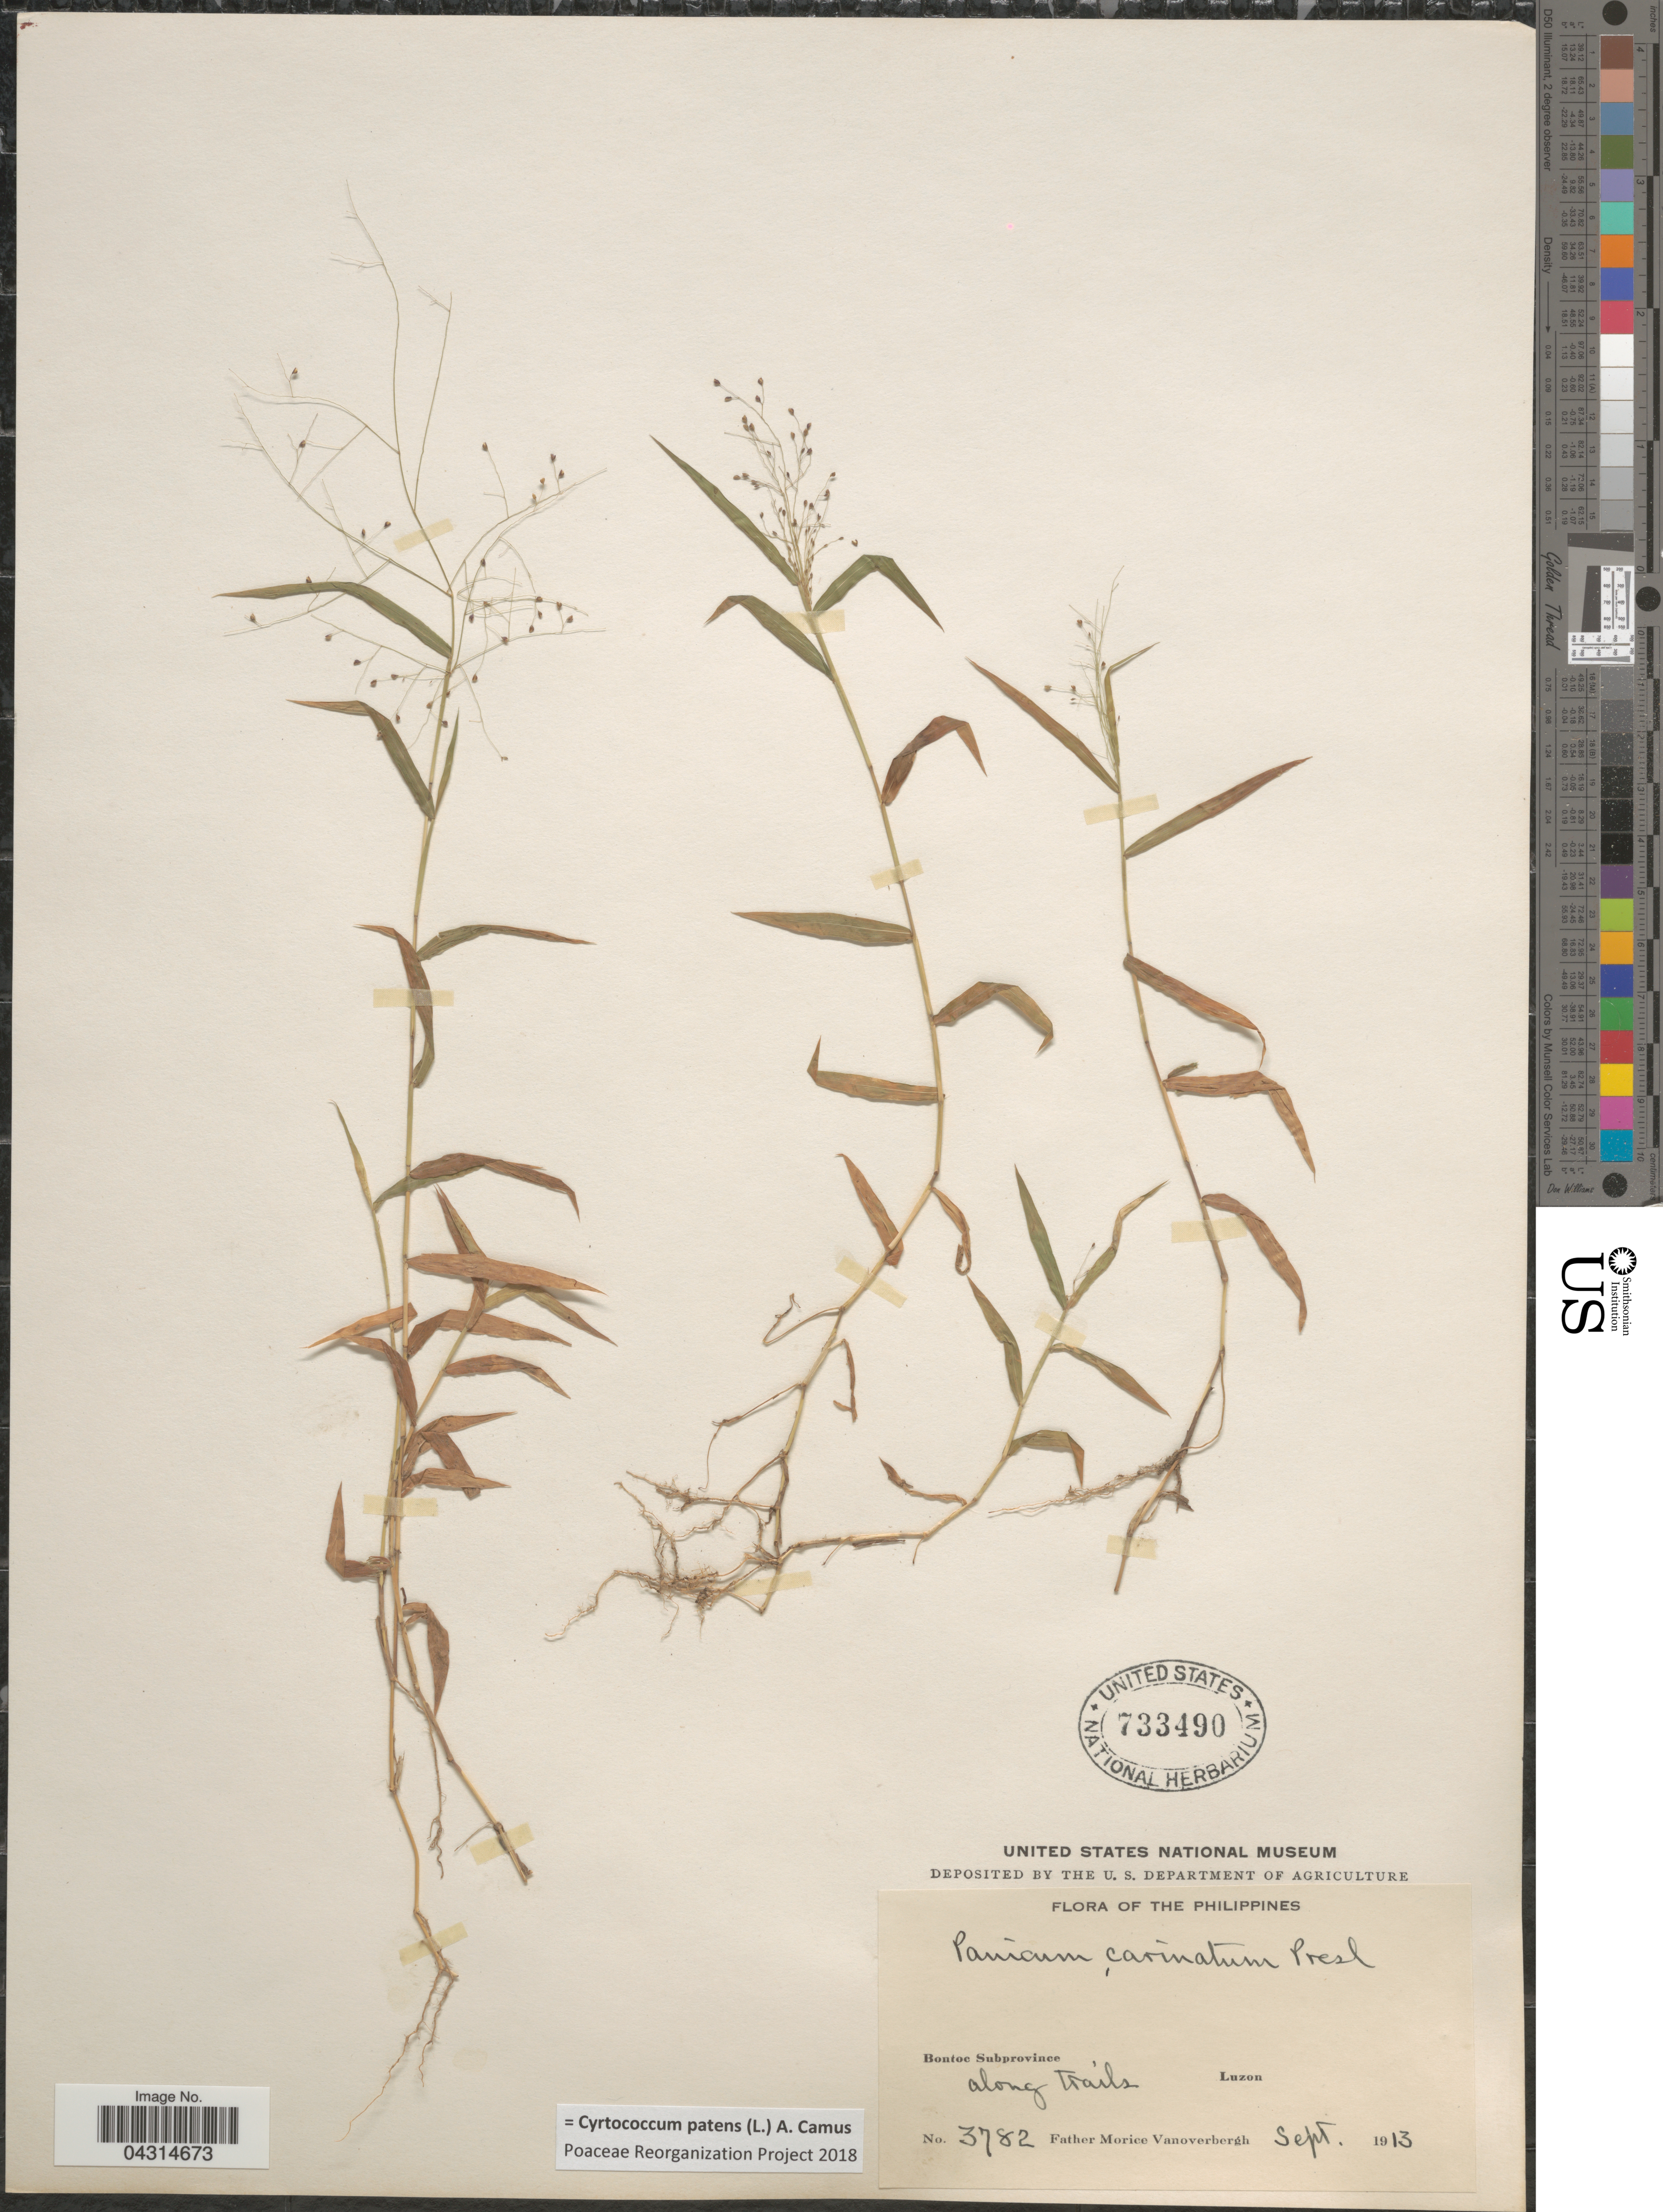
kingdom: Plantae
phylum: Tracheophyta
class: Liliopsida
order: Poales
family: Poaceae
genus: Cyrtococcum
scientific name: Cyrtococcum patens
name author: (L.) A. Camus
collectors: F. Vanoverbergh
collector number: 3782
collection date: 1913-09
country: Philippines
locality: Bontoc Subprovince. Along trails, Luzon.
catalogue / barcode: US 733490